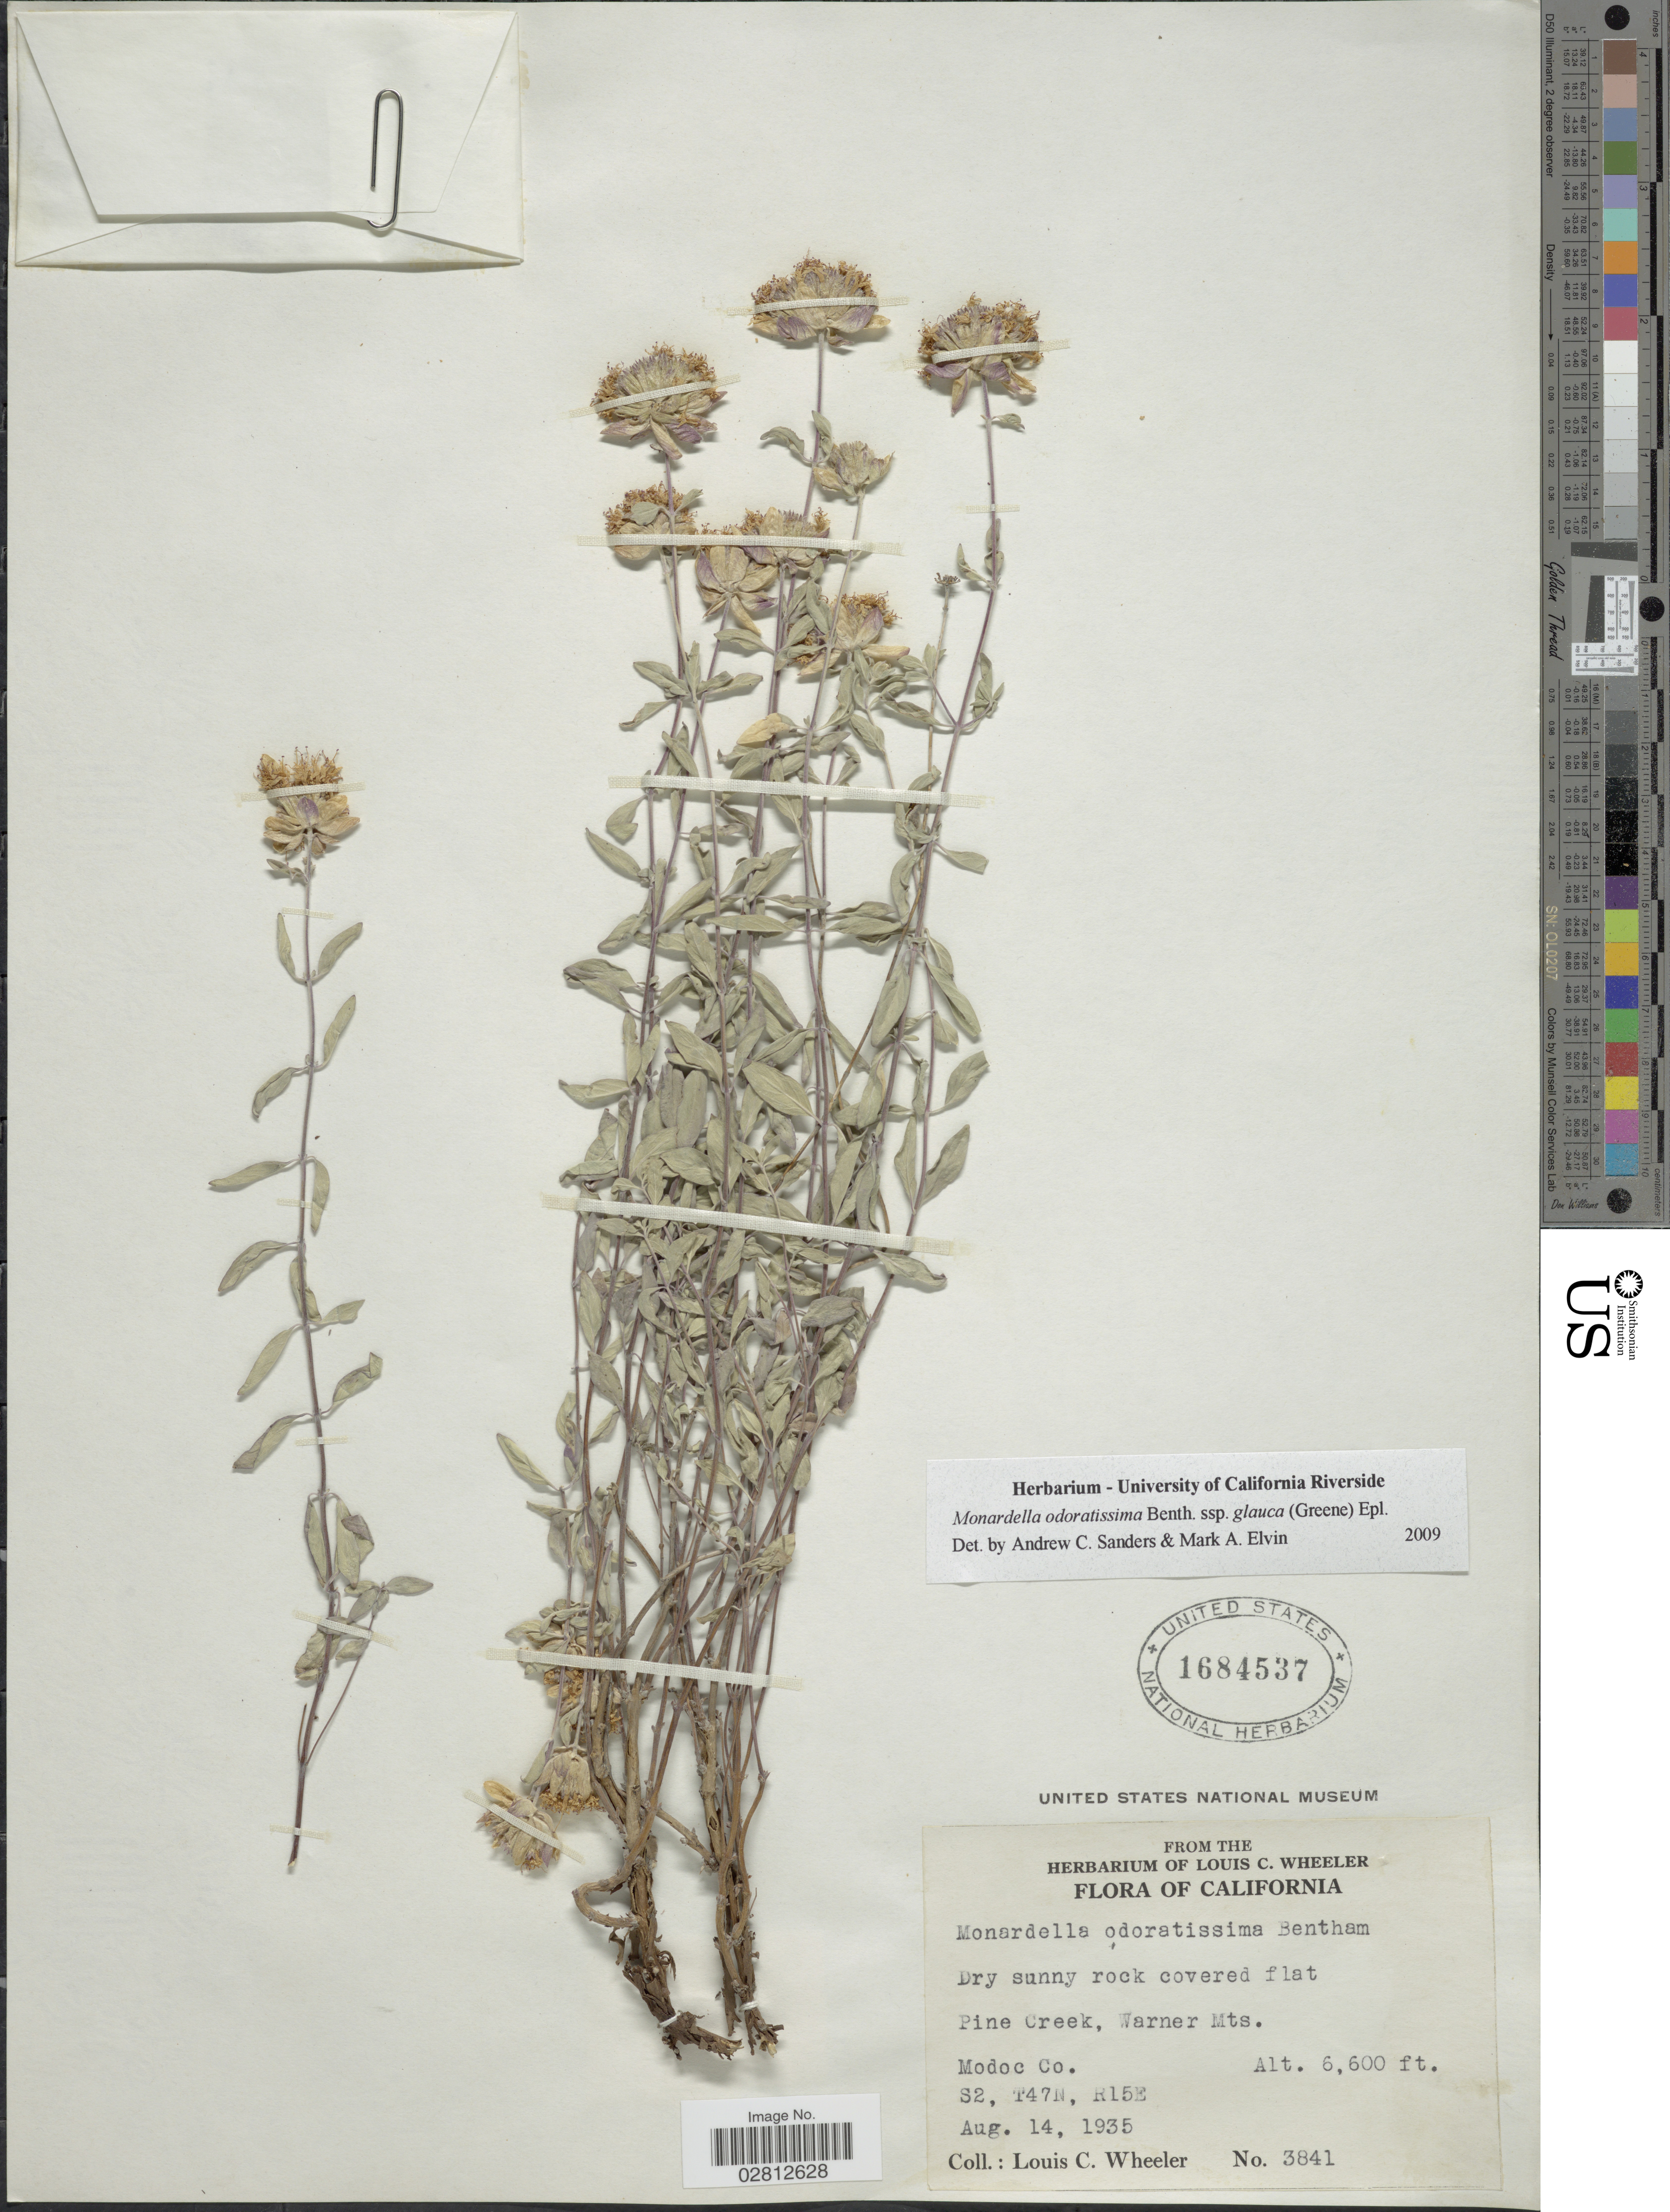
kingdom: Plantae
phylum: Tracheophyta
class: Magnoliopsida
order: Lamiales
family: Lamiaceae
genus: Monardella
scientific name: Monardella odoratissima subsp. glauca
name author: (Greene) Epling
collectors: L. C. Wheeler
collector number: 3841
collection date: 1935-08-14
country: United States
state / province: California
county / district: Modoc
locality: Pine Creek, Warner Mts., Modoc Co., S2, T47N, R15E.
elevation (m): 2012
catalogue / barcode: US 1684537